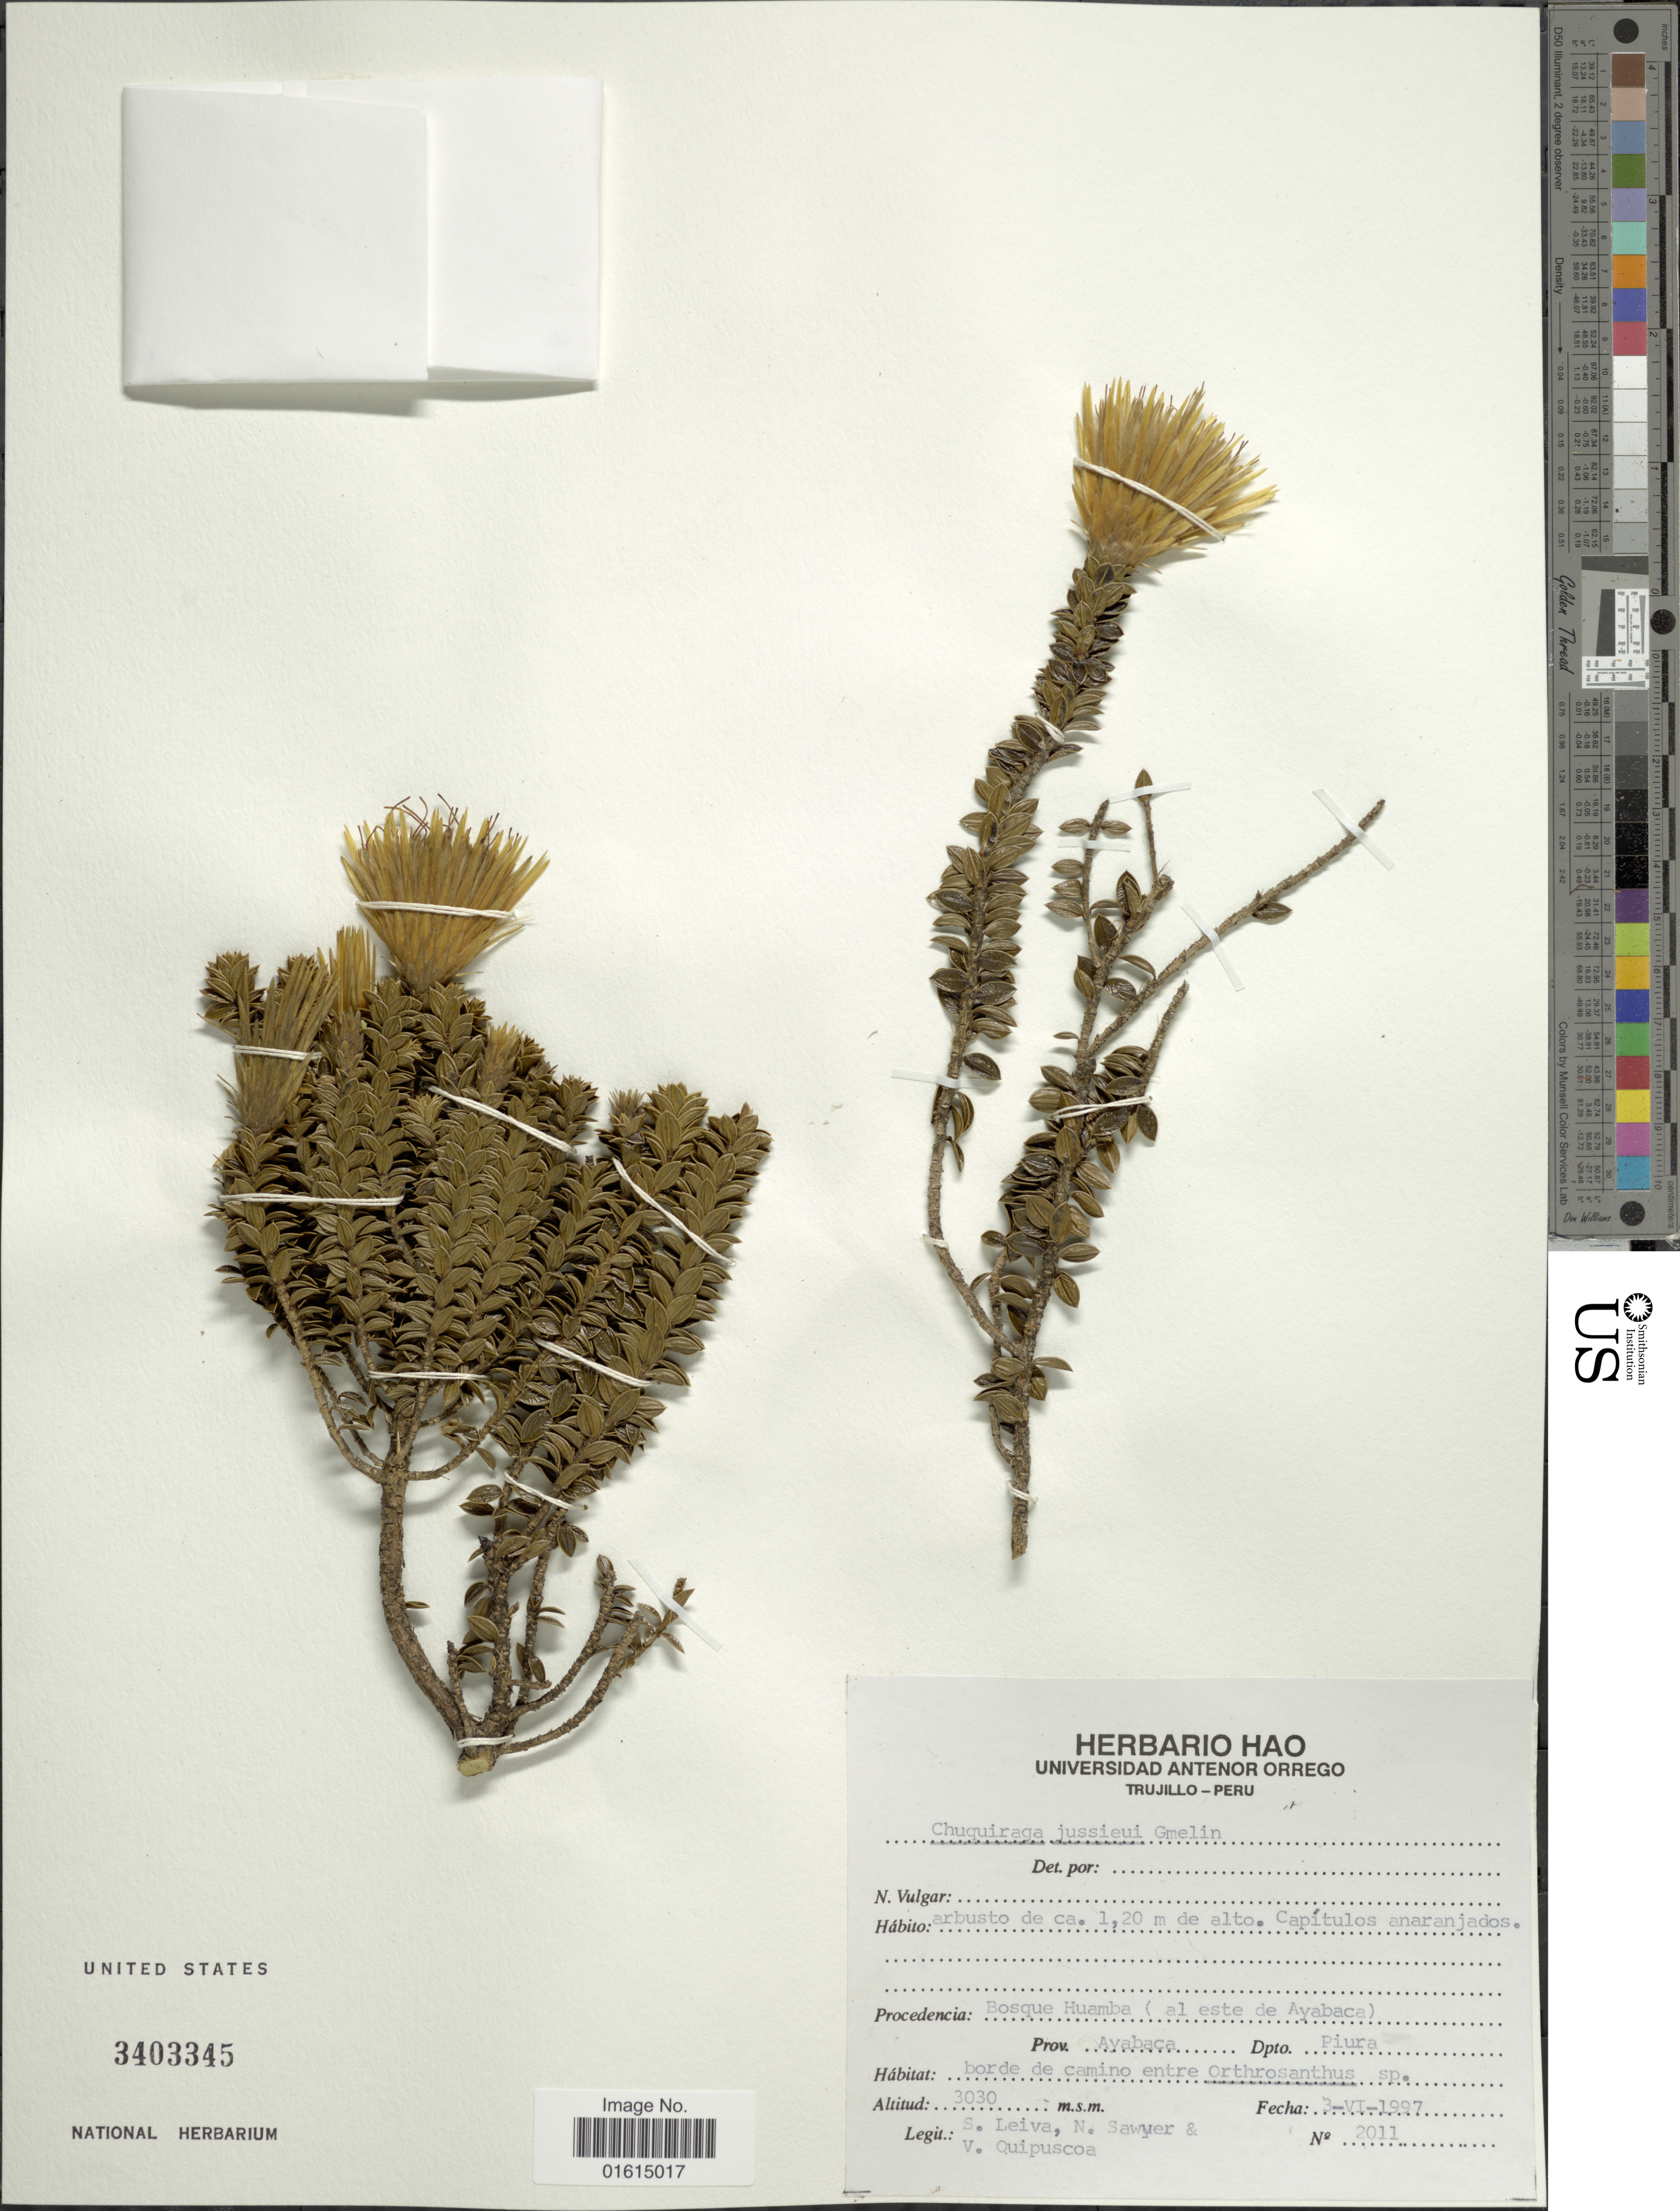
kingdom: Plantae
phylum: Tracheophyta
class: Magnoliopsida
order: Asterales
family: Asteraceae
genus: Chuquiraga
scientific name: Chuquiraga jussieui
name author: J.F. Gmel.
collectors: S. Leiva, N. W. Sawyer & V. Quipuscoa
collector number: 2011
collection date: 1997-06-03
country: Peru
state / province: Piura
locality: Procedencia Bosque Huamba (al este de Ayabaca), Prov. Ayabaca, Dpto. Piura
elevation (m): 3030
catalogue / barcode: US 3403345